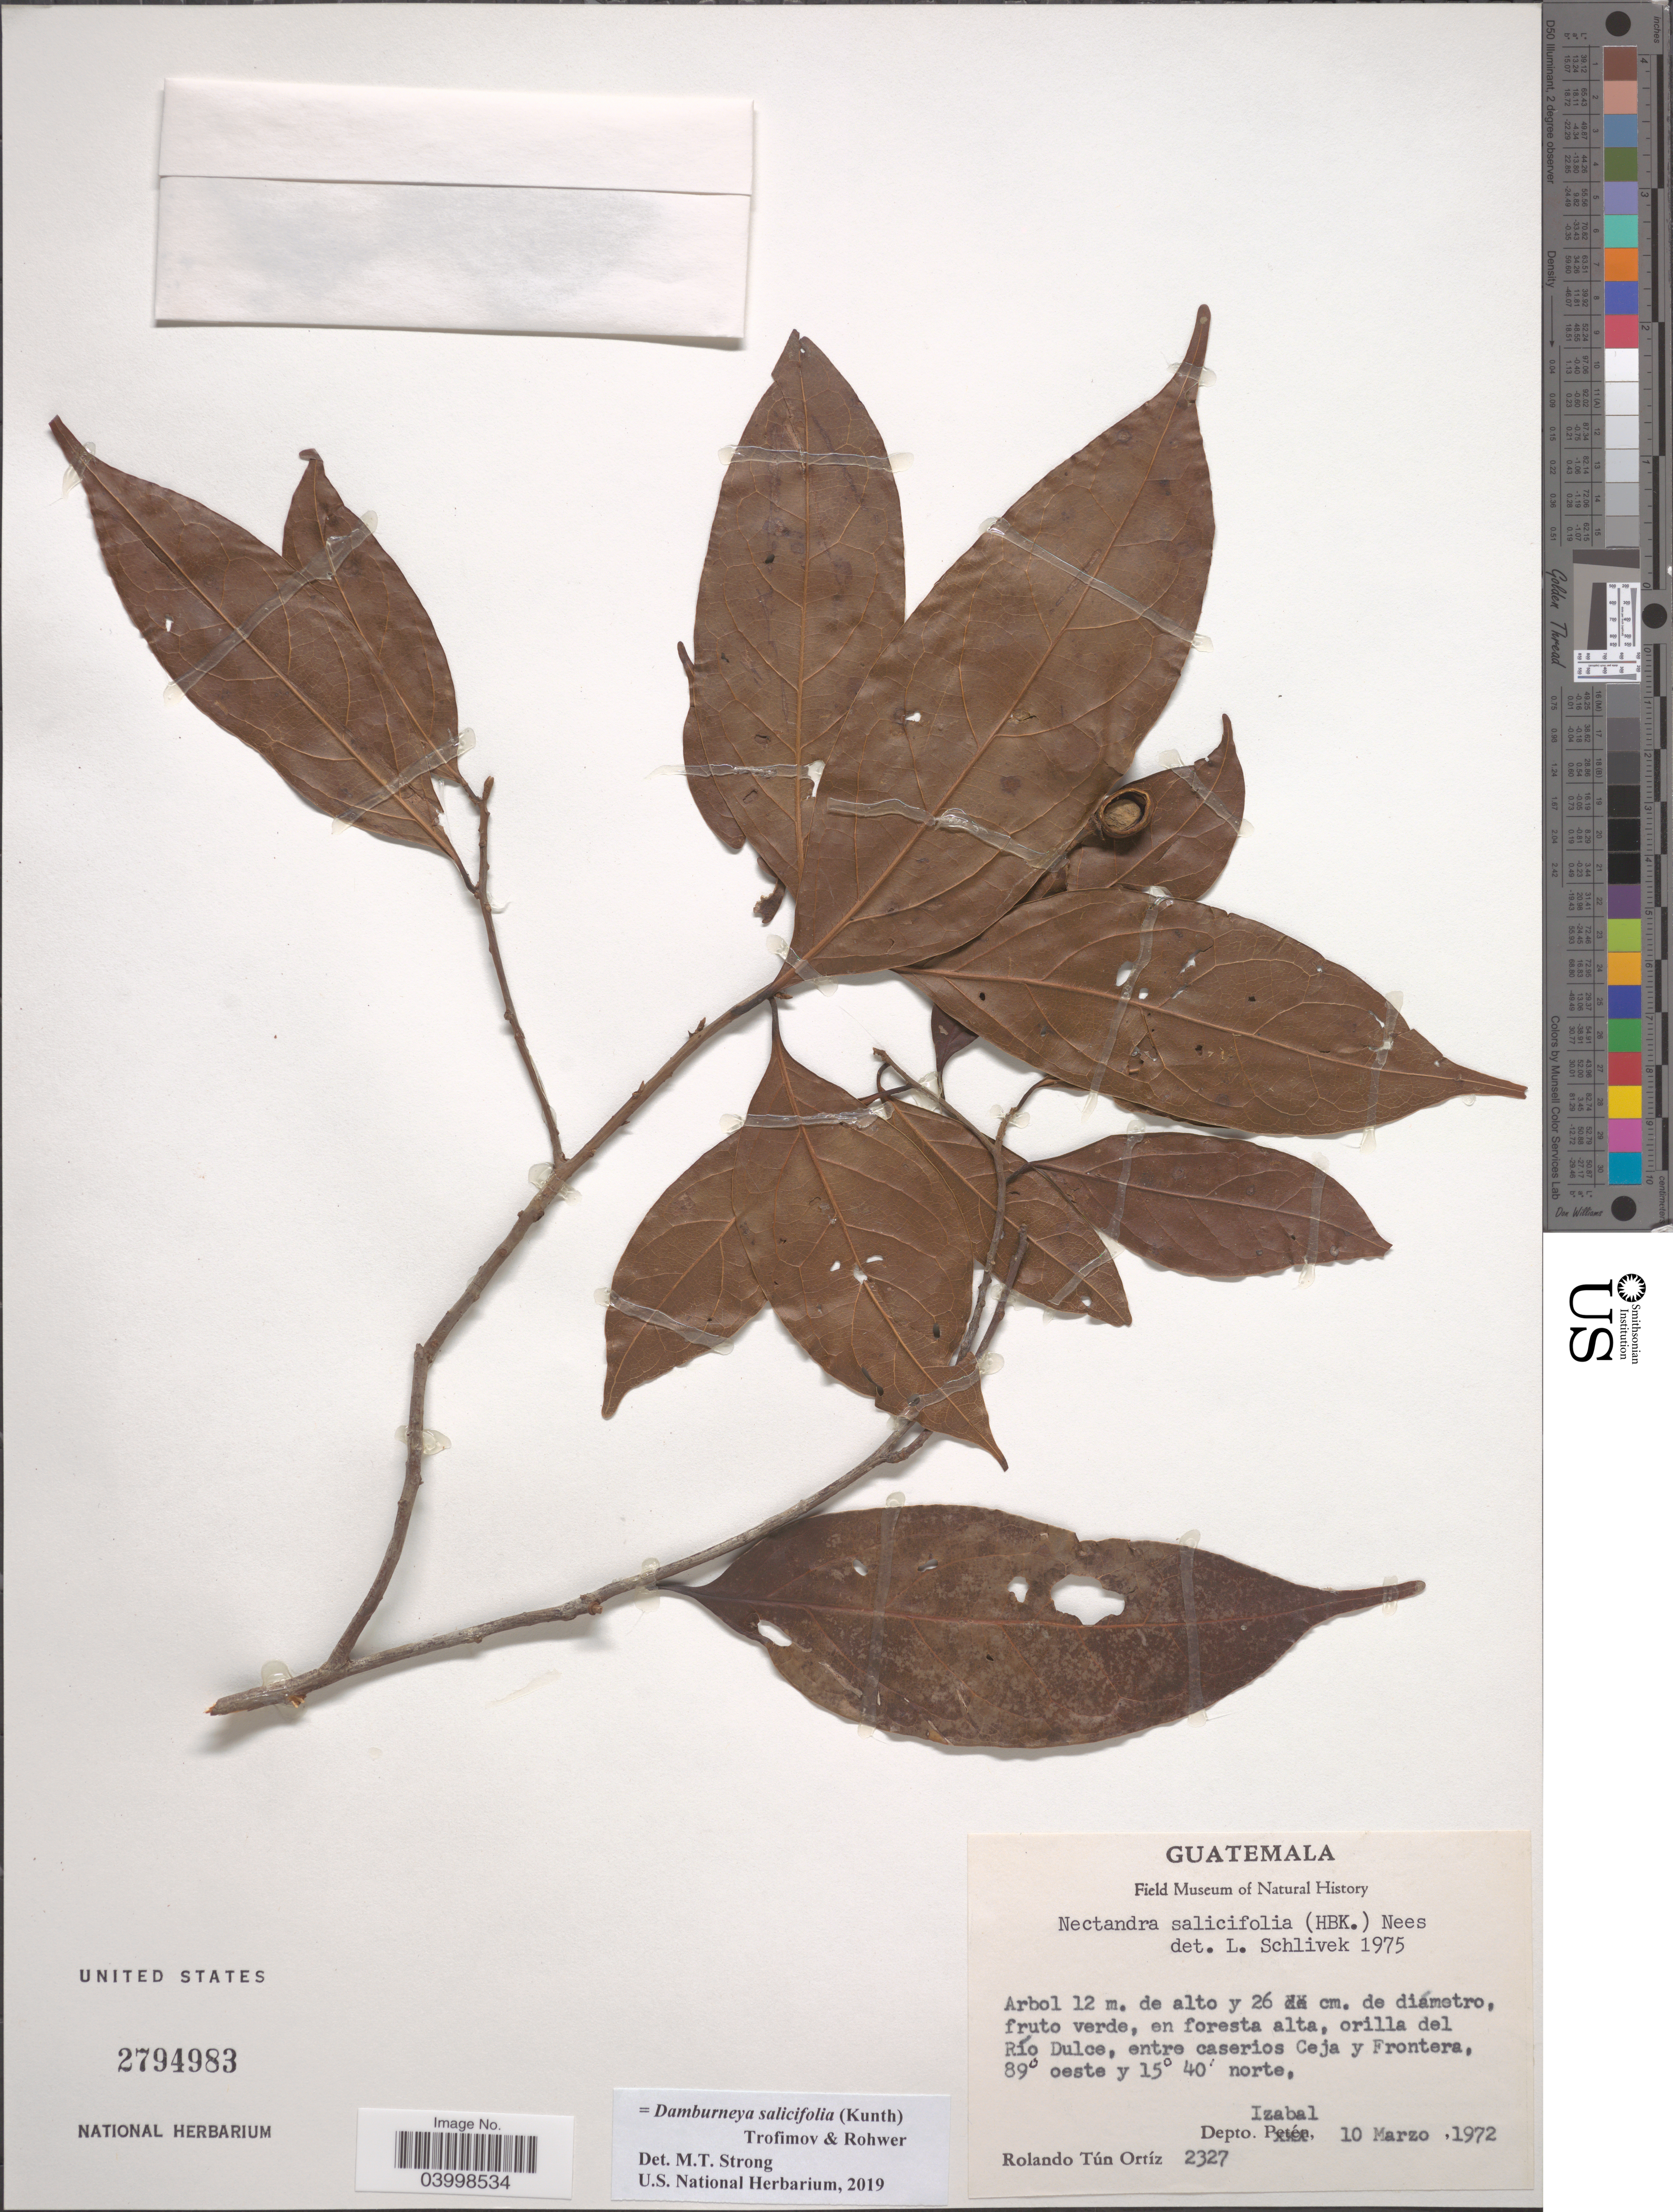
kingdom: Plantae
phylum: Tracheophyta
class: Magnoliopsida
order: Laurales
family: Lauraceae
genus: Damburneya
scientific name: Damburneya salicifolia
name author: (Kunth) Trofimov & Rohwer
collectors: R. T. Ortíz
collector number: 2327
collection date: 1972-03-10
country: Guatemala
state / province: Izabal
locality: En foresta alta, orilla del Río Dulce, entre caserios Ceja y Frontera. Depto. Izabal.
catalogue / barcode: US 2794983